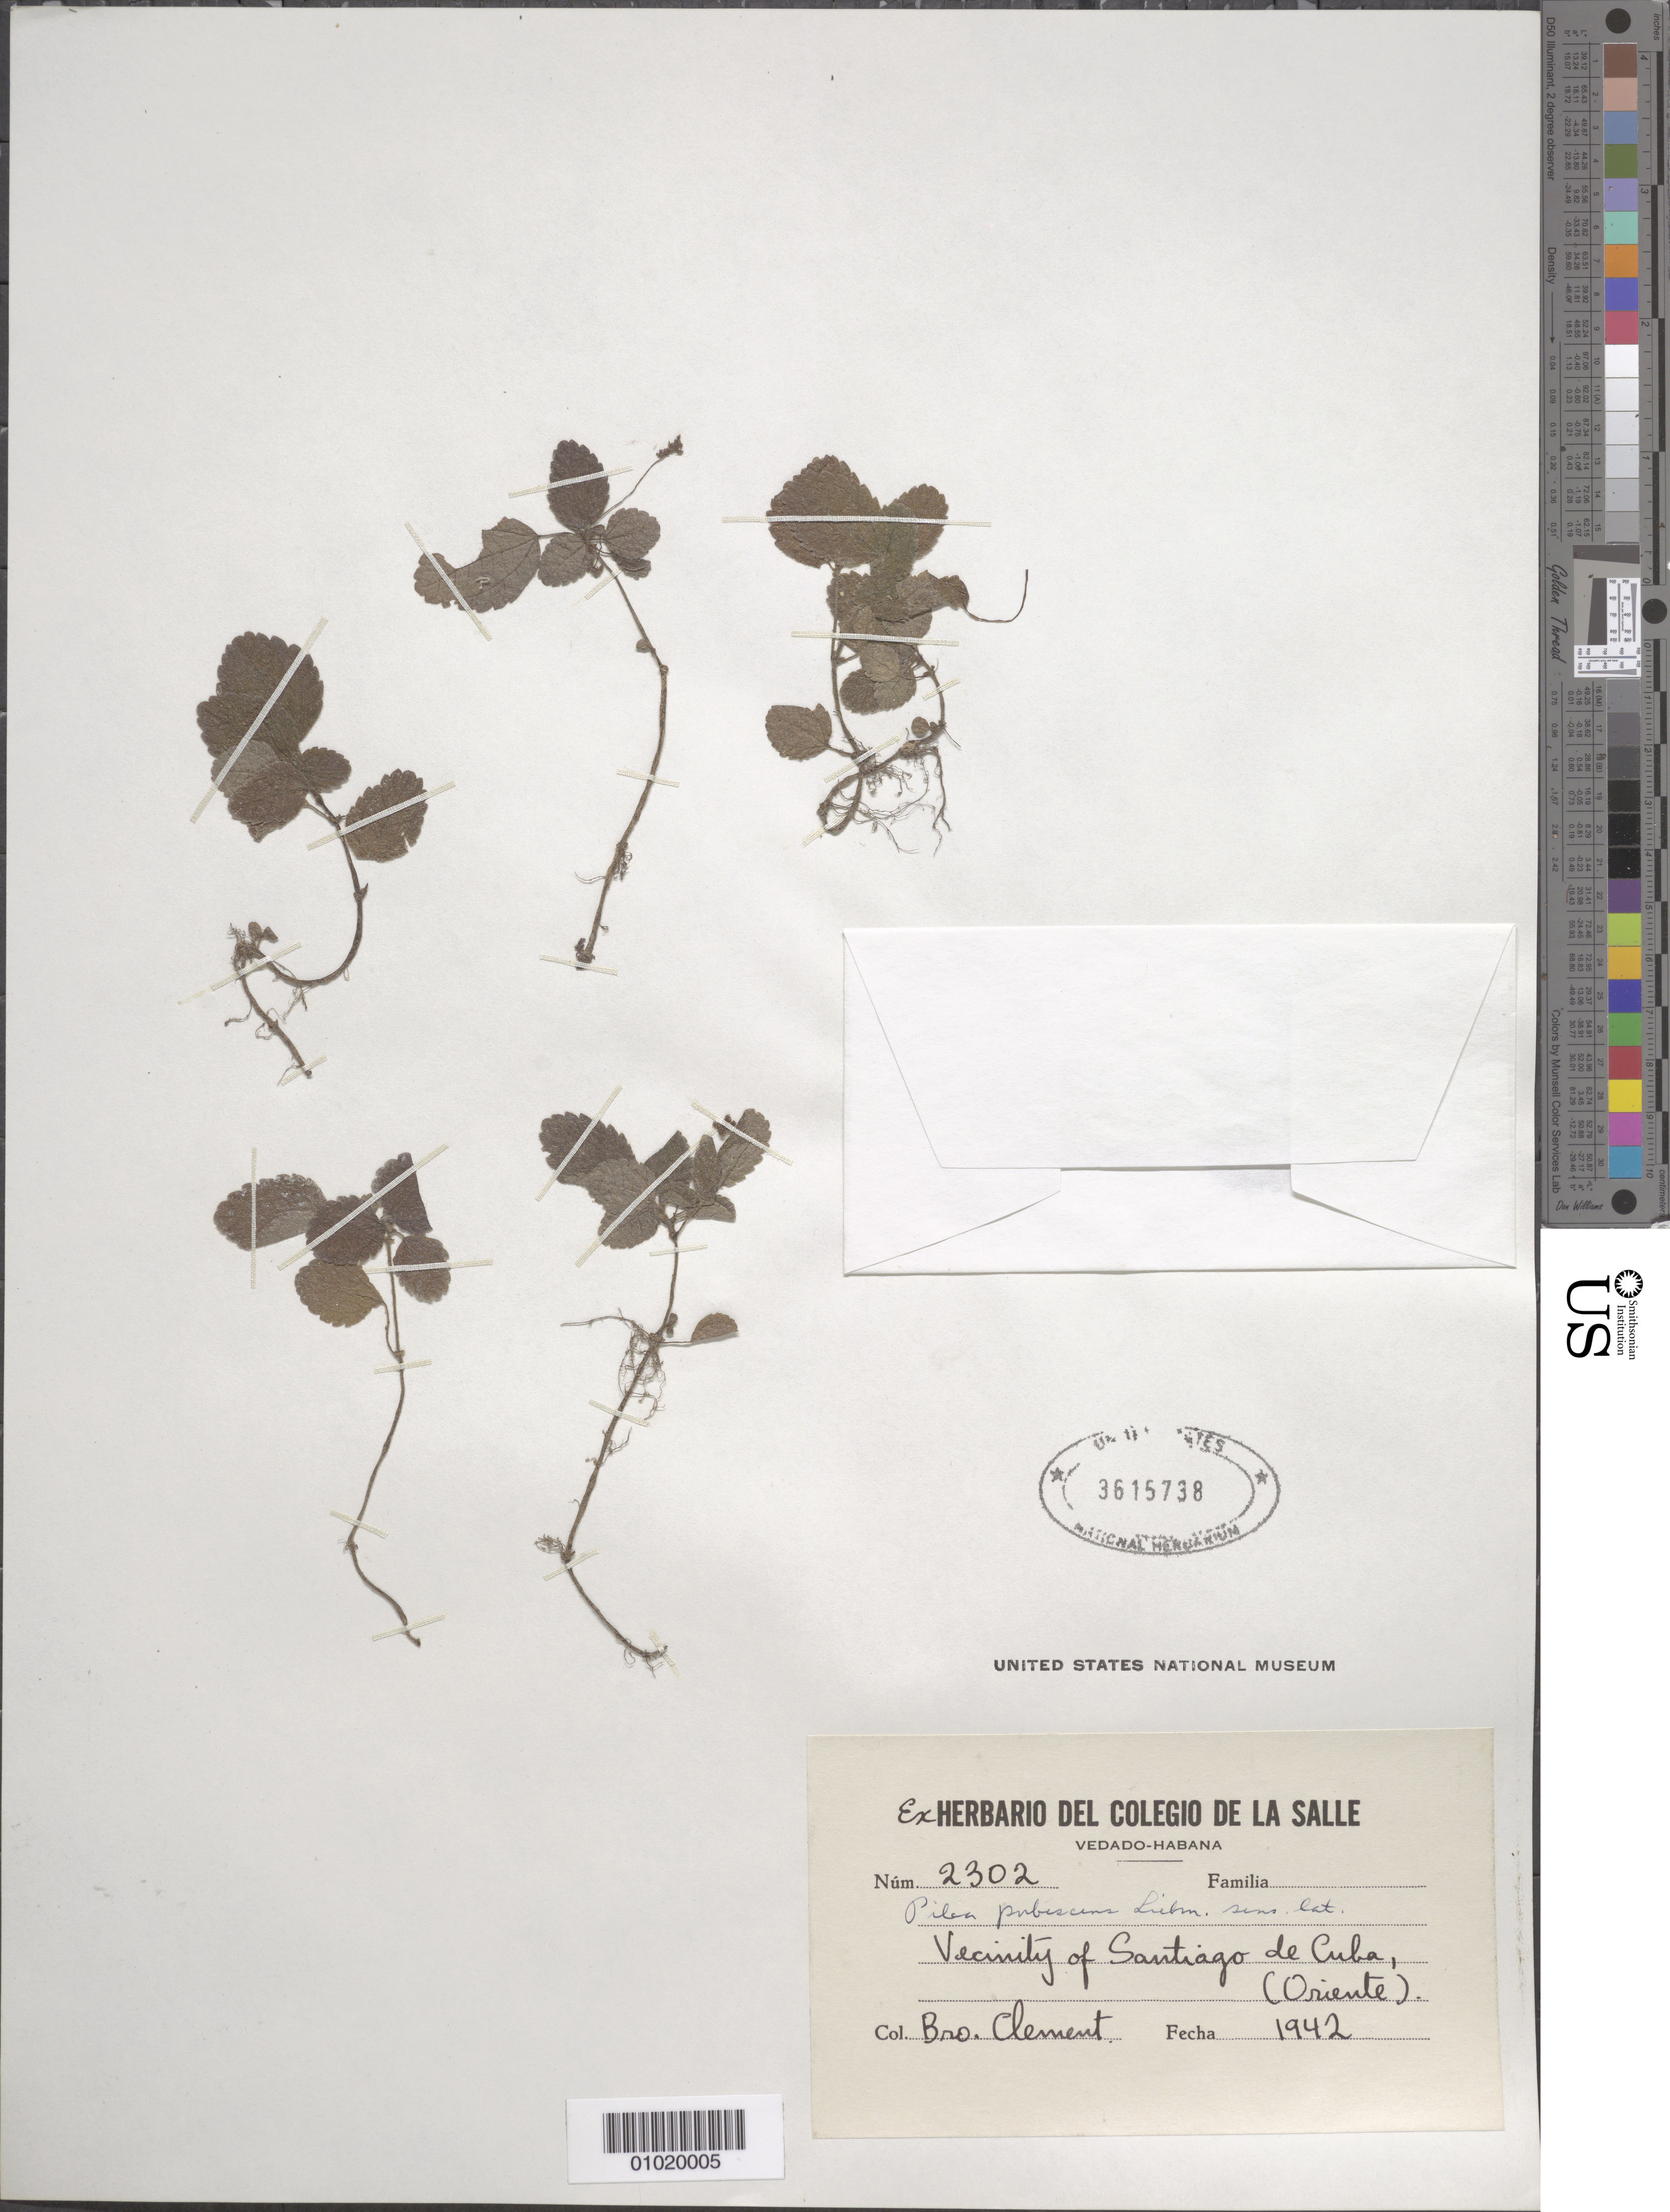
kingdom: Plantae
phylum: Tracheophyta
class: Magnoliopsida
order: Rosales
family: Urticaceae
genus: Pilea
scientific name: Pilea pubescens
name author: Liebm.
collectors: B. Clement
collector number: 2302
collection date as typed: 01 Jan 1942 to 31 Dec 1942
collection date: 1942-01-01/1942-12-31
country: Cuba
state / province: Santiago de Cuba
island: Cuba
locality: Vicinity of Santiago de Cuba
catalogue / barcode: US 3615738